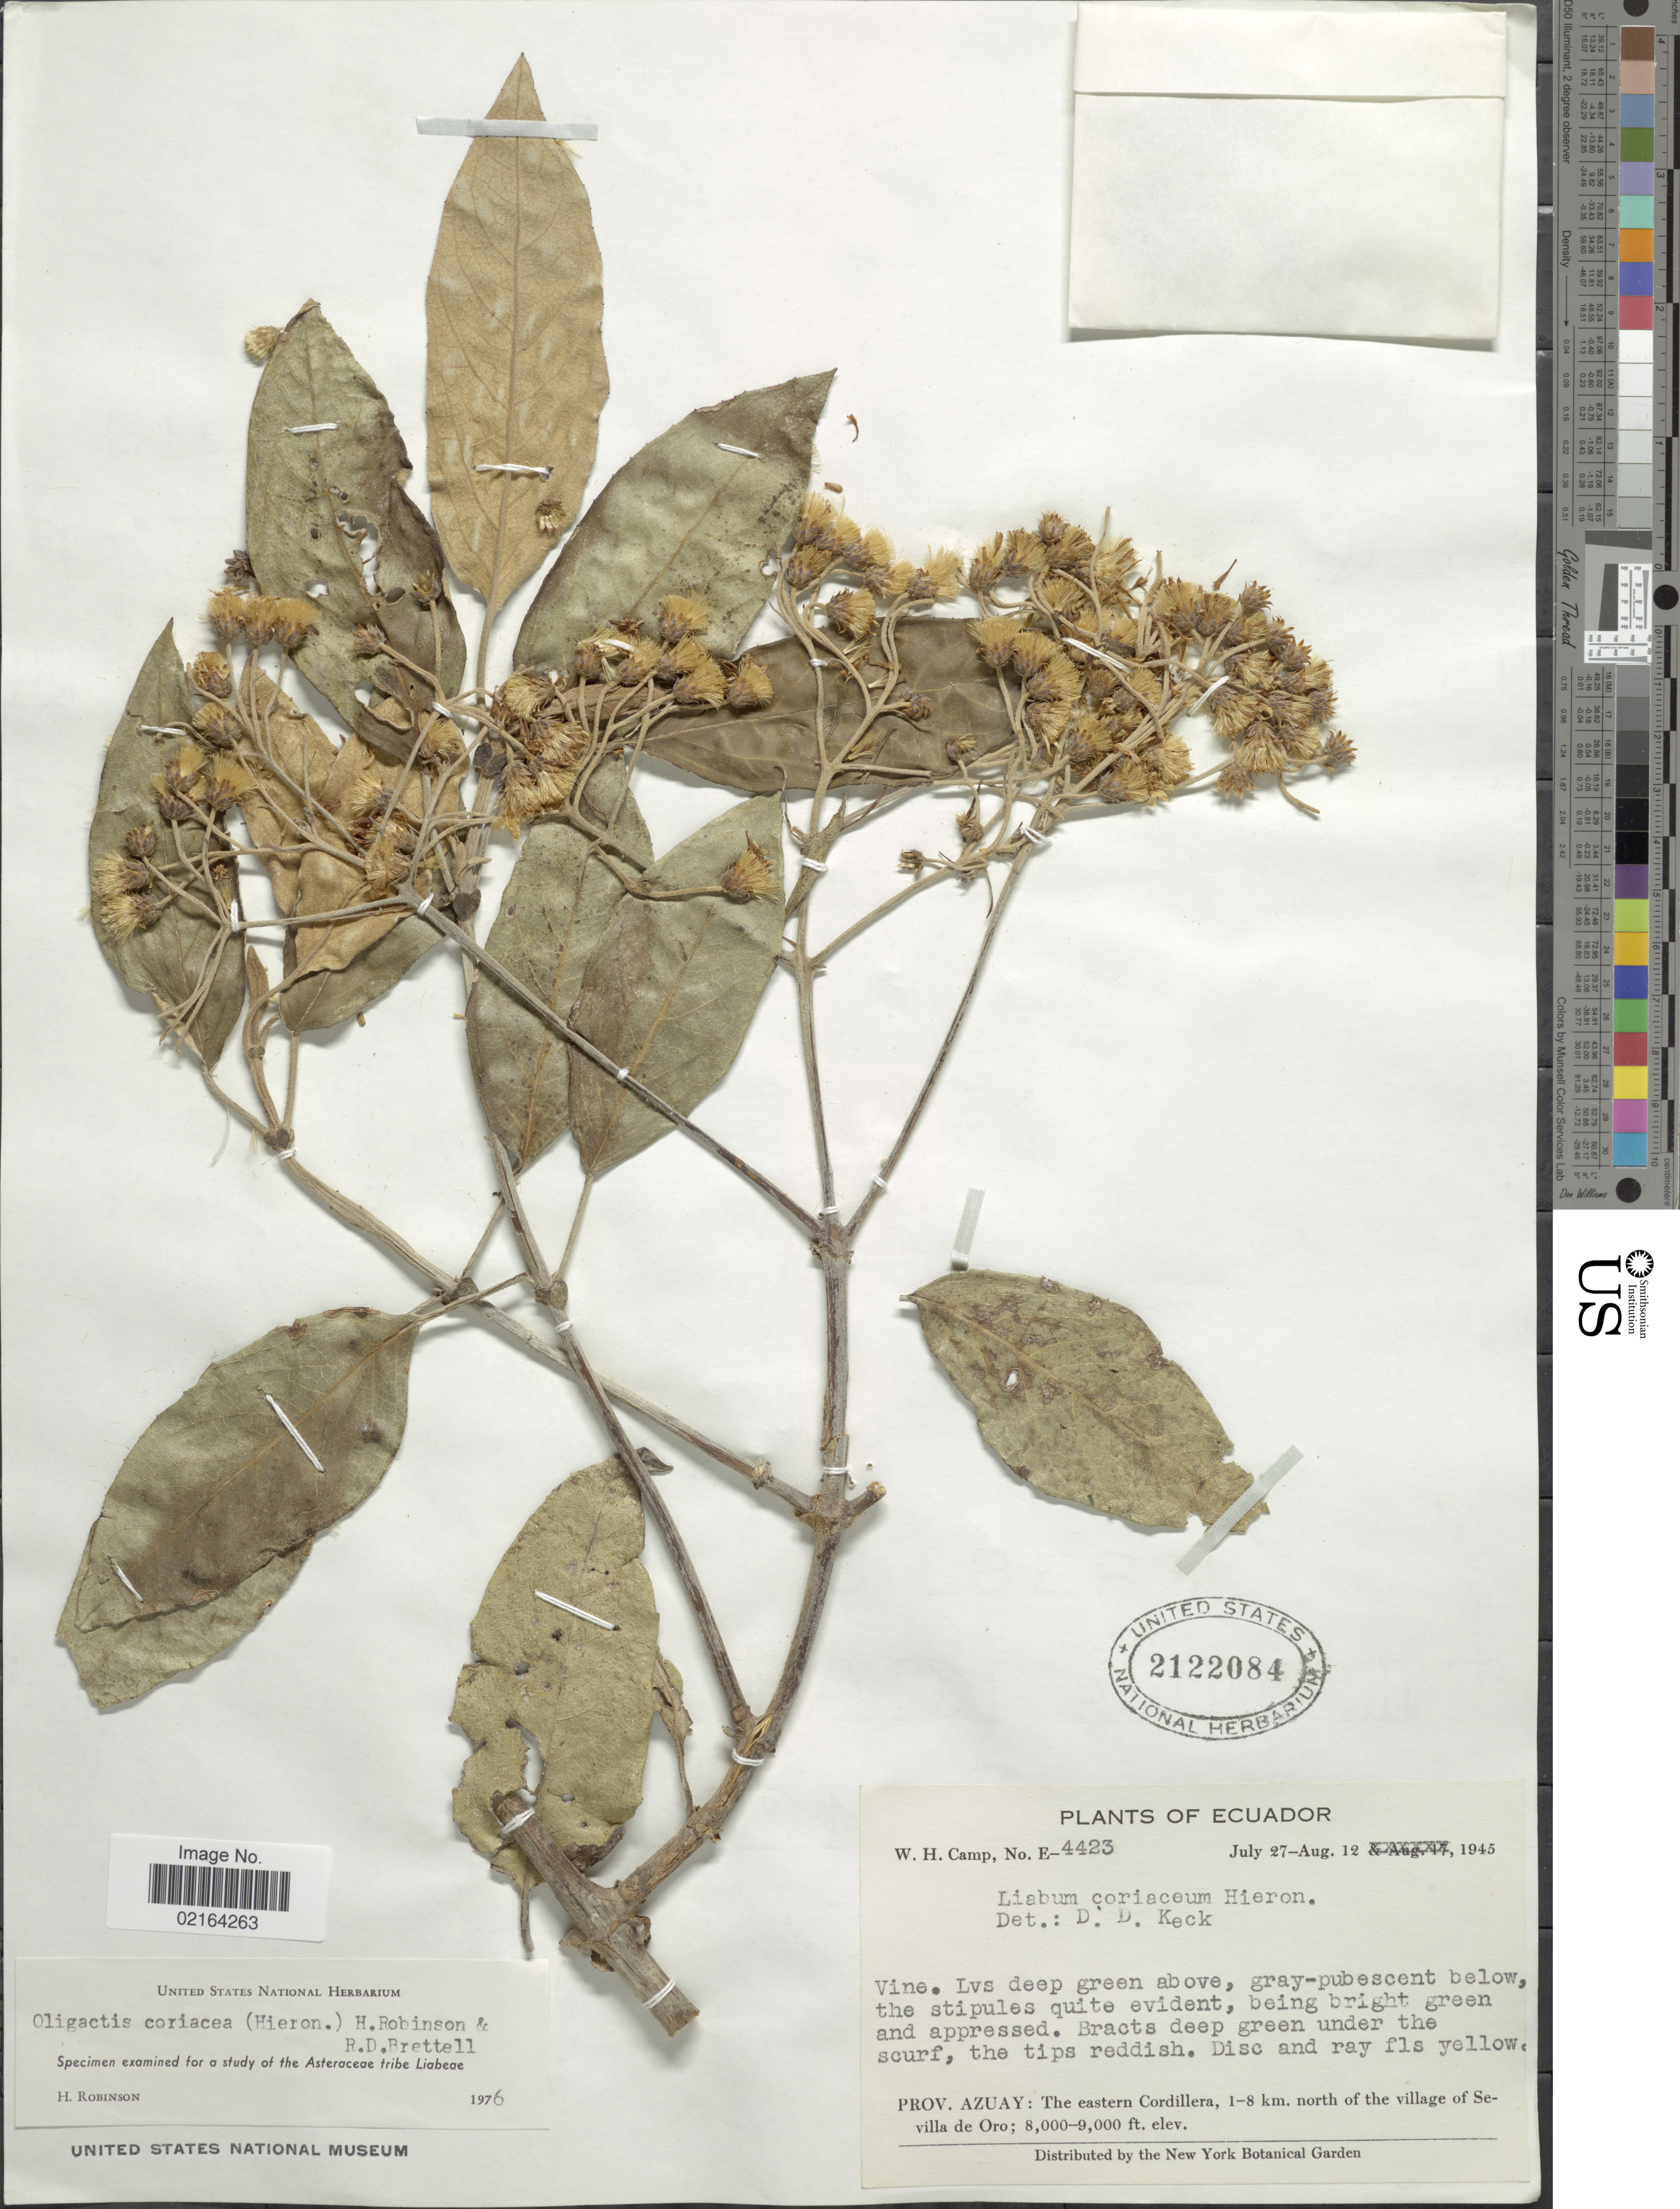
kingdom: Plantae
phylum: Tracheophyta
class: Magnoliopsida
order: Asterales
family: Asteraceae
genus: Sampera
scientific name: Sampera coriacea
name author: (Hieron.) V.A. Funk & H. Rob.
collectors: W. H. Camp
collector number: E-4423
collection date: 1945-07-27/1945-08-12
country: Ecuador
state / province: Azuay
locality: Prov. Azuay: The eastern Cordillera, 1-8 km. north of the village of Sevilla de Oro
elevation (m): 2438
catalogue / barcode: US 2122084